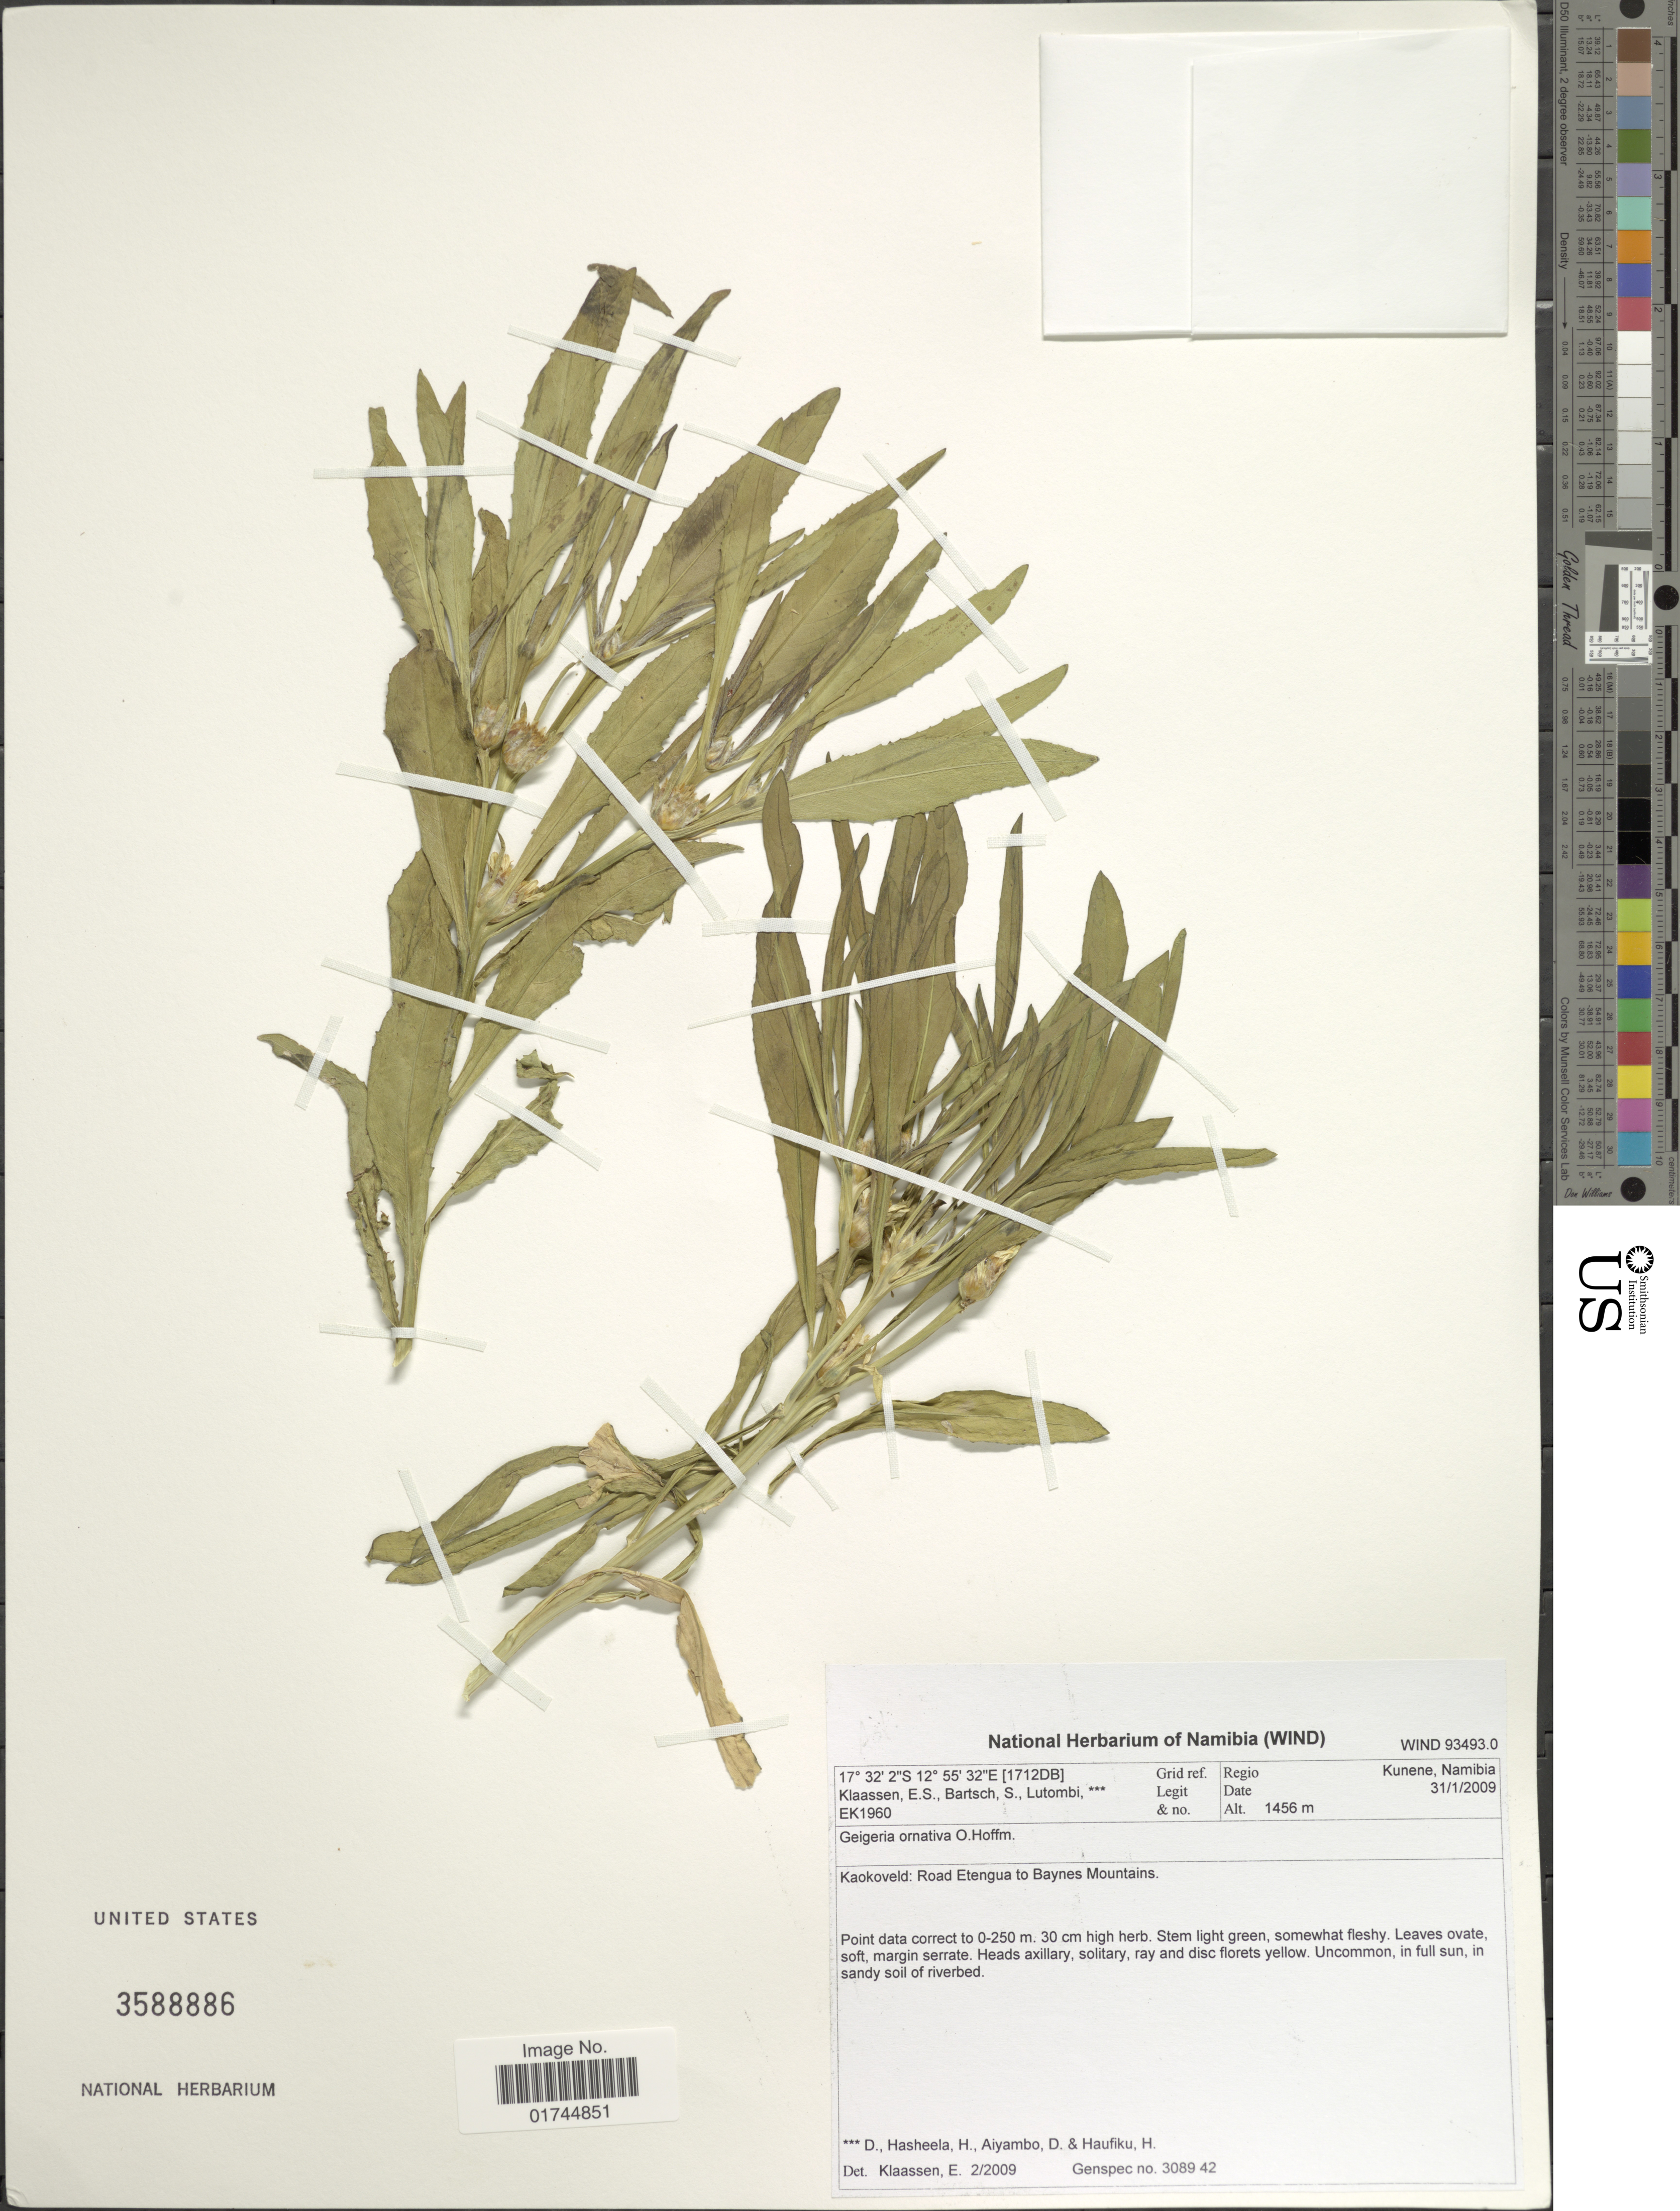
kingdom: Plantae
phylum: Tracheophyta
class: Magnoliopsida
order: Asterales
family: Asteraceae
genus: Geigeria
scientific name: Geigeria ornativa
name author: O. Hoffm.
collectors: E. S. Klassen, S. Bartsch, D. Lutombi, H. Hasheela & et al.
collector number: EK1960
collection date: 2009-01-31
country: Namibia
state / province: Kunene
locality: Kaokoveld: Road Etengua to Baynes Mountains.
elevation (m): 1456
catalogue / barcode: US 3588886